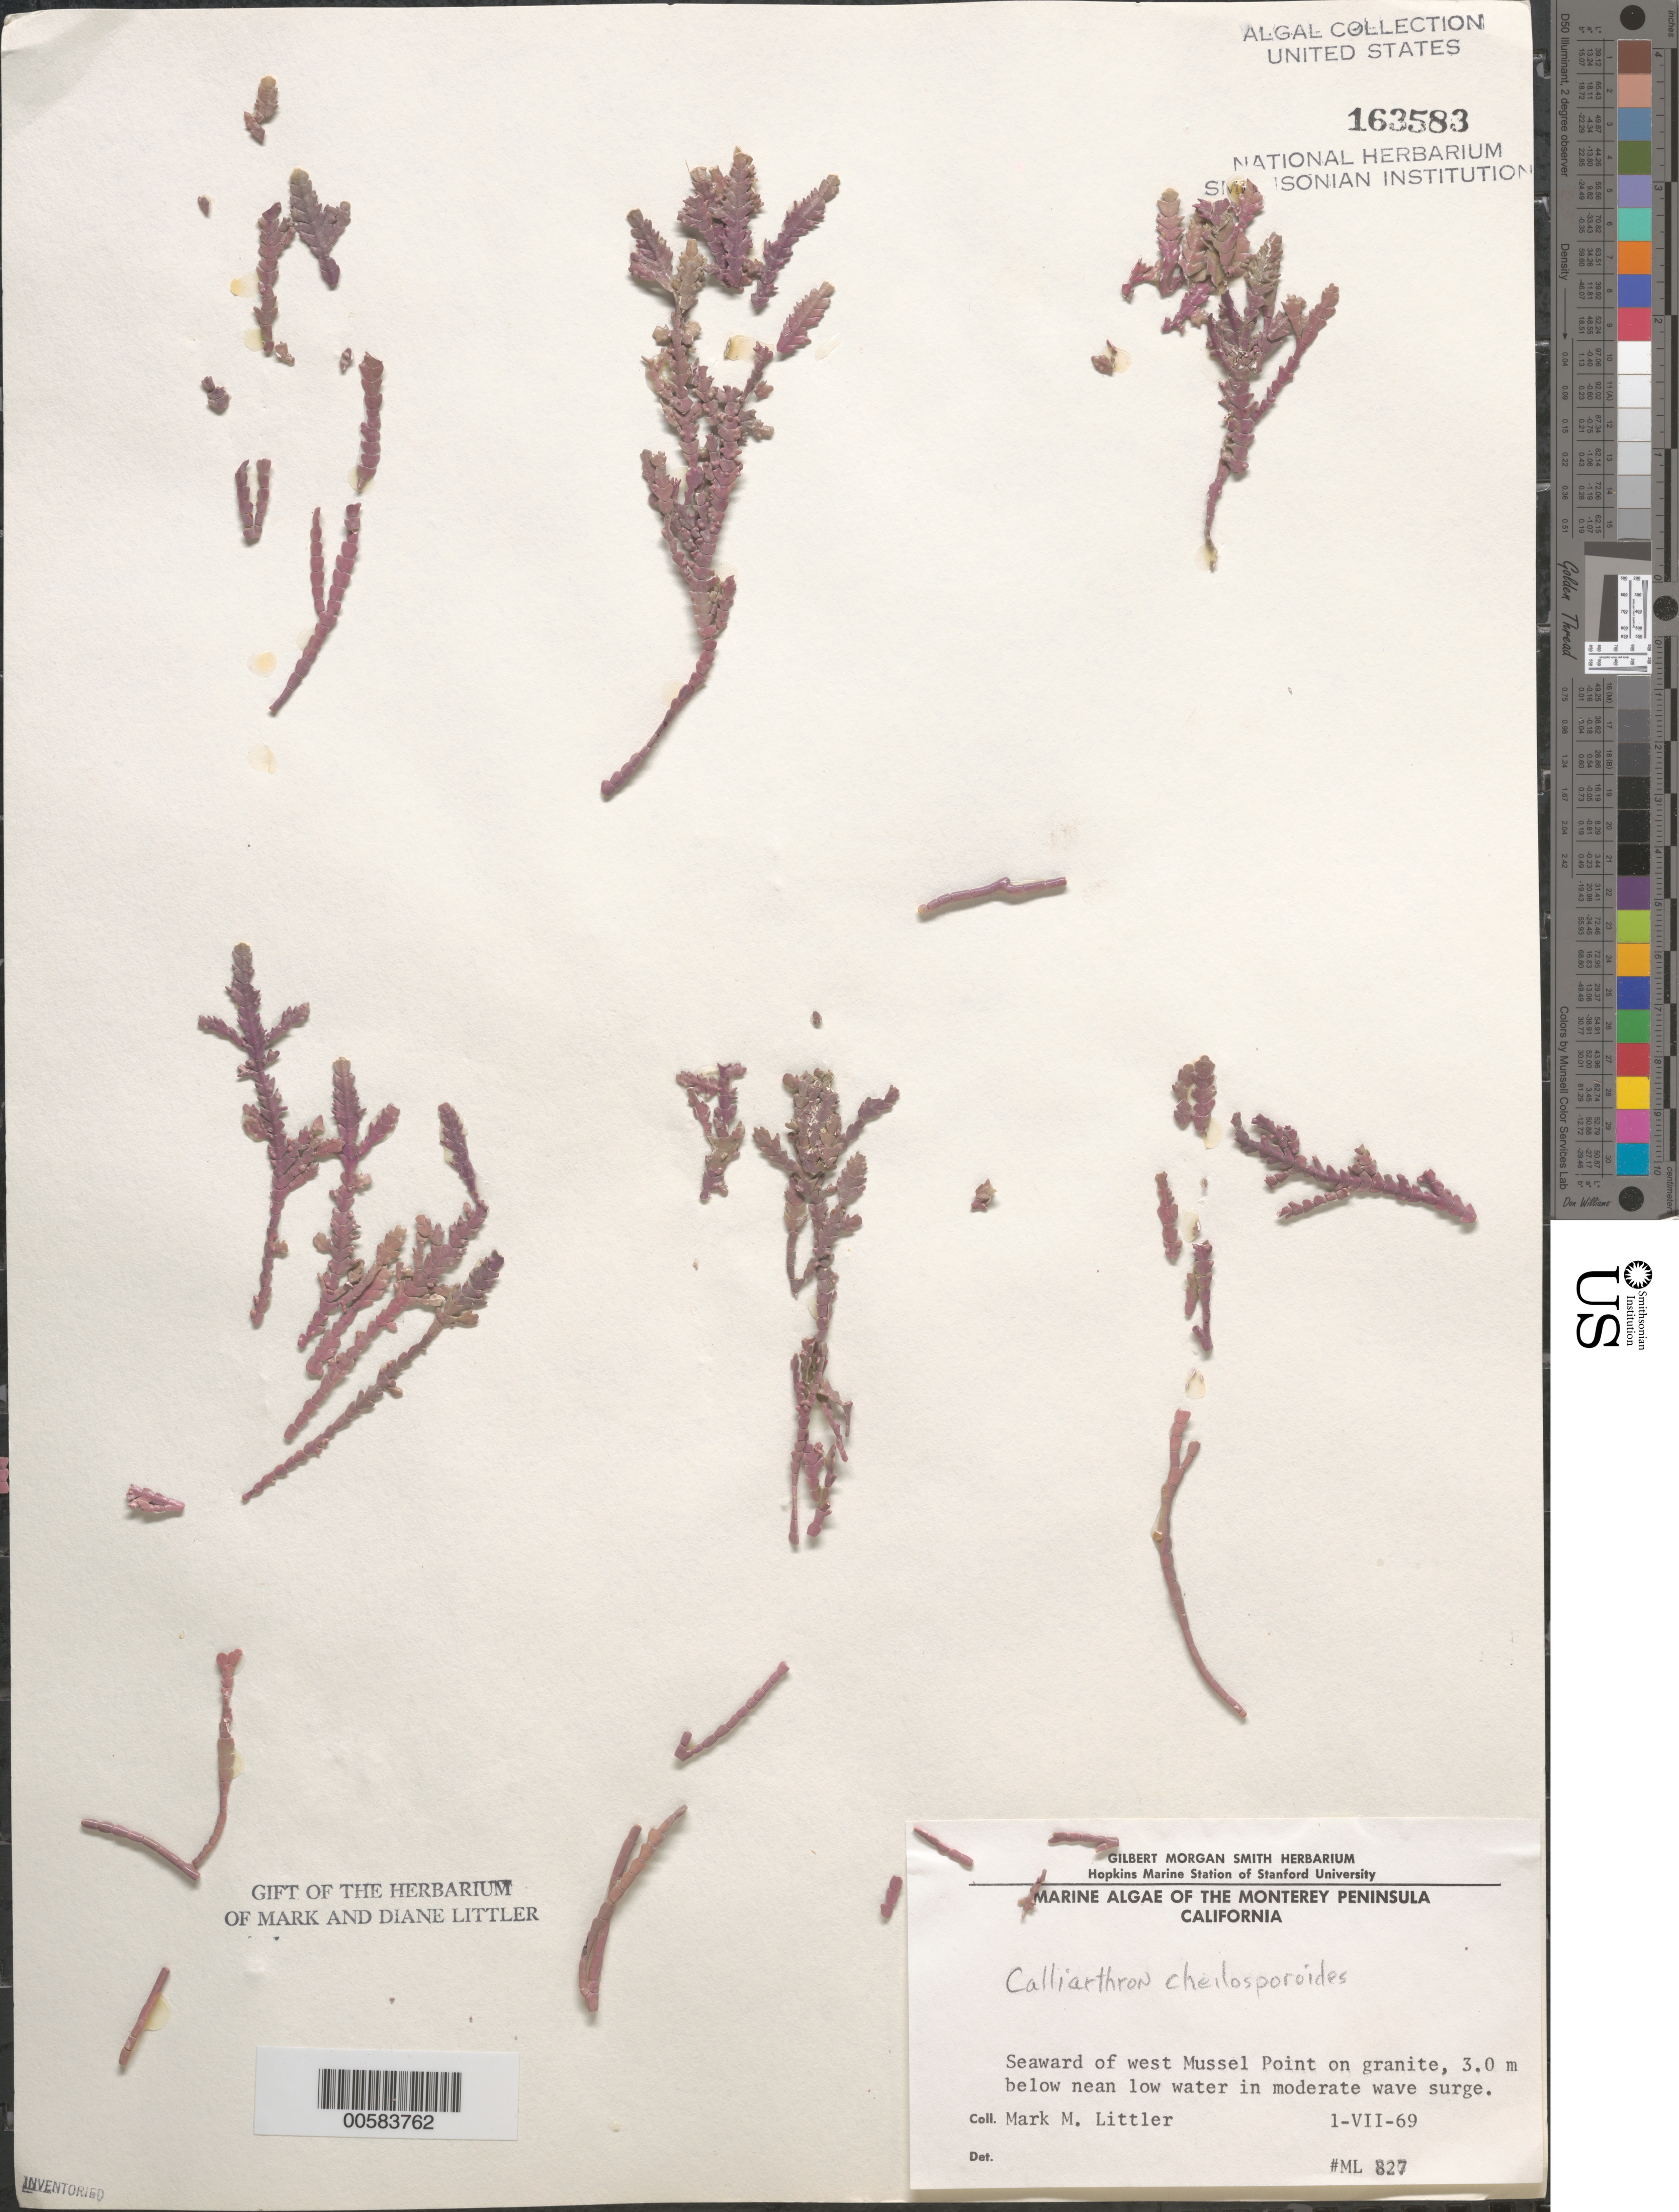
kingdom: Plantae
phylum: Rhodophyta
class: Florideophyceae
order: Corallinales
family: Corallinaceae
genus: Calliarthron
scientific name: Calliarthron cheilosporioides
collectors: M. M. Littler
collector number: ML 827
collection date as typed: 01 Jul 1969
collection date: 1969-07-01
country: United States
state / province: California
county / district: Monterey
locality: Mussel Point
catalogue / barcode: US 163583